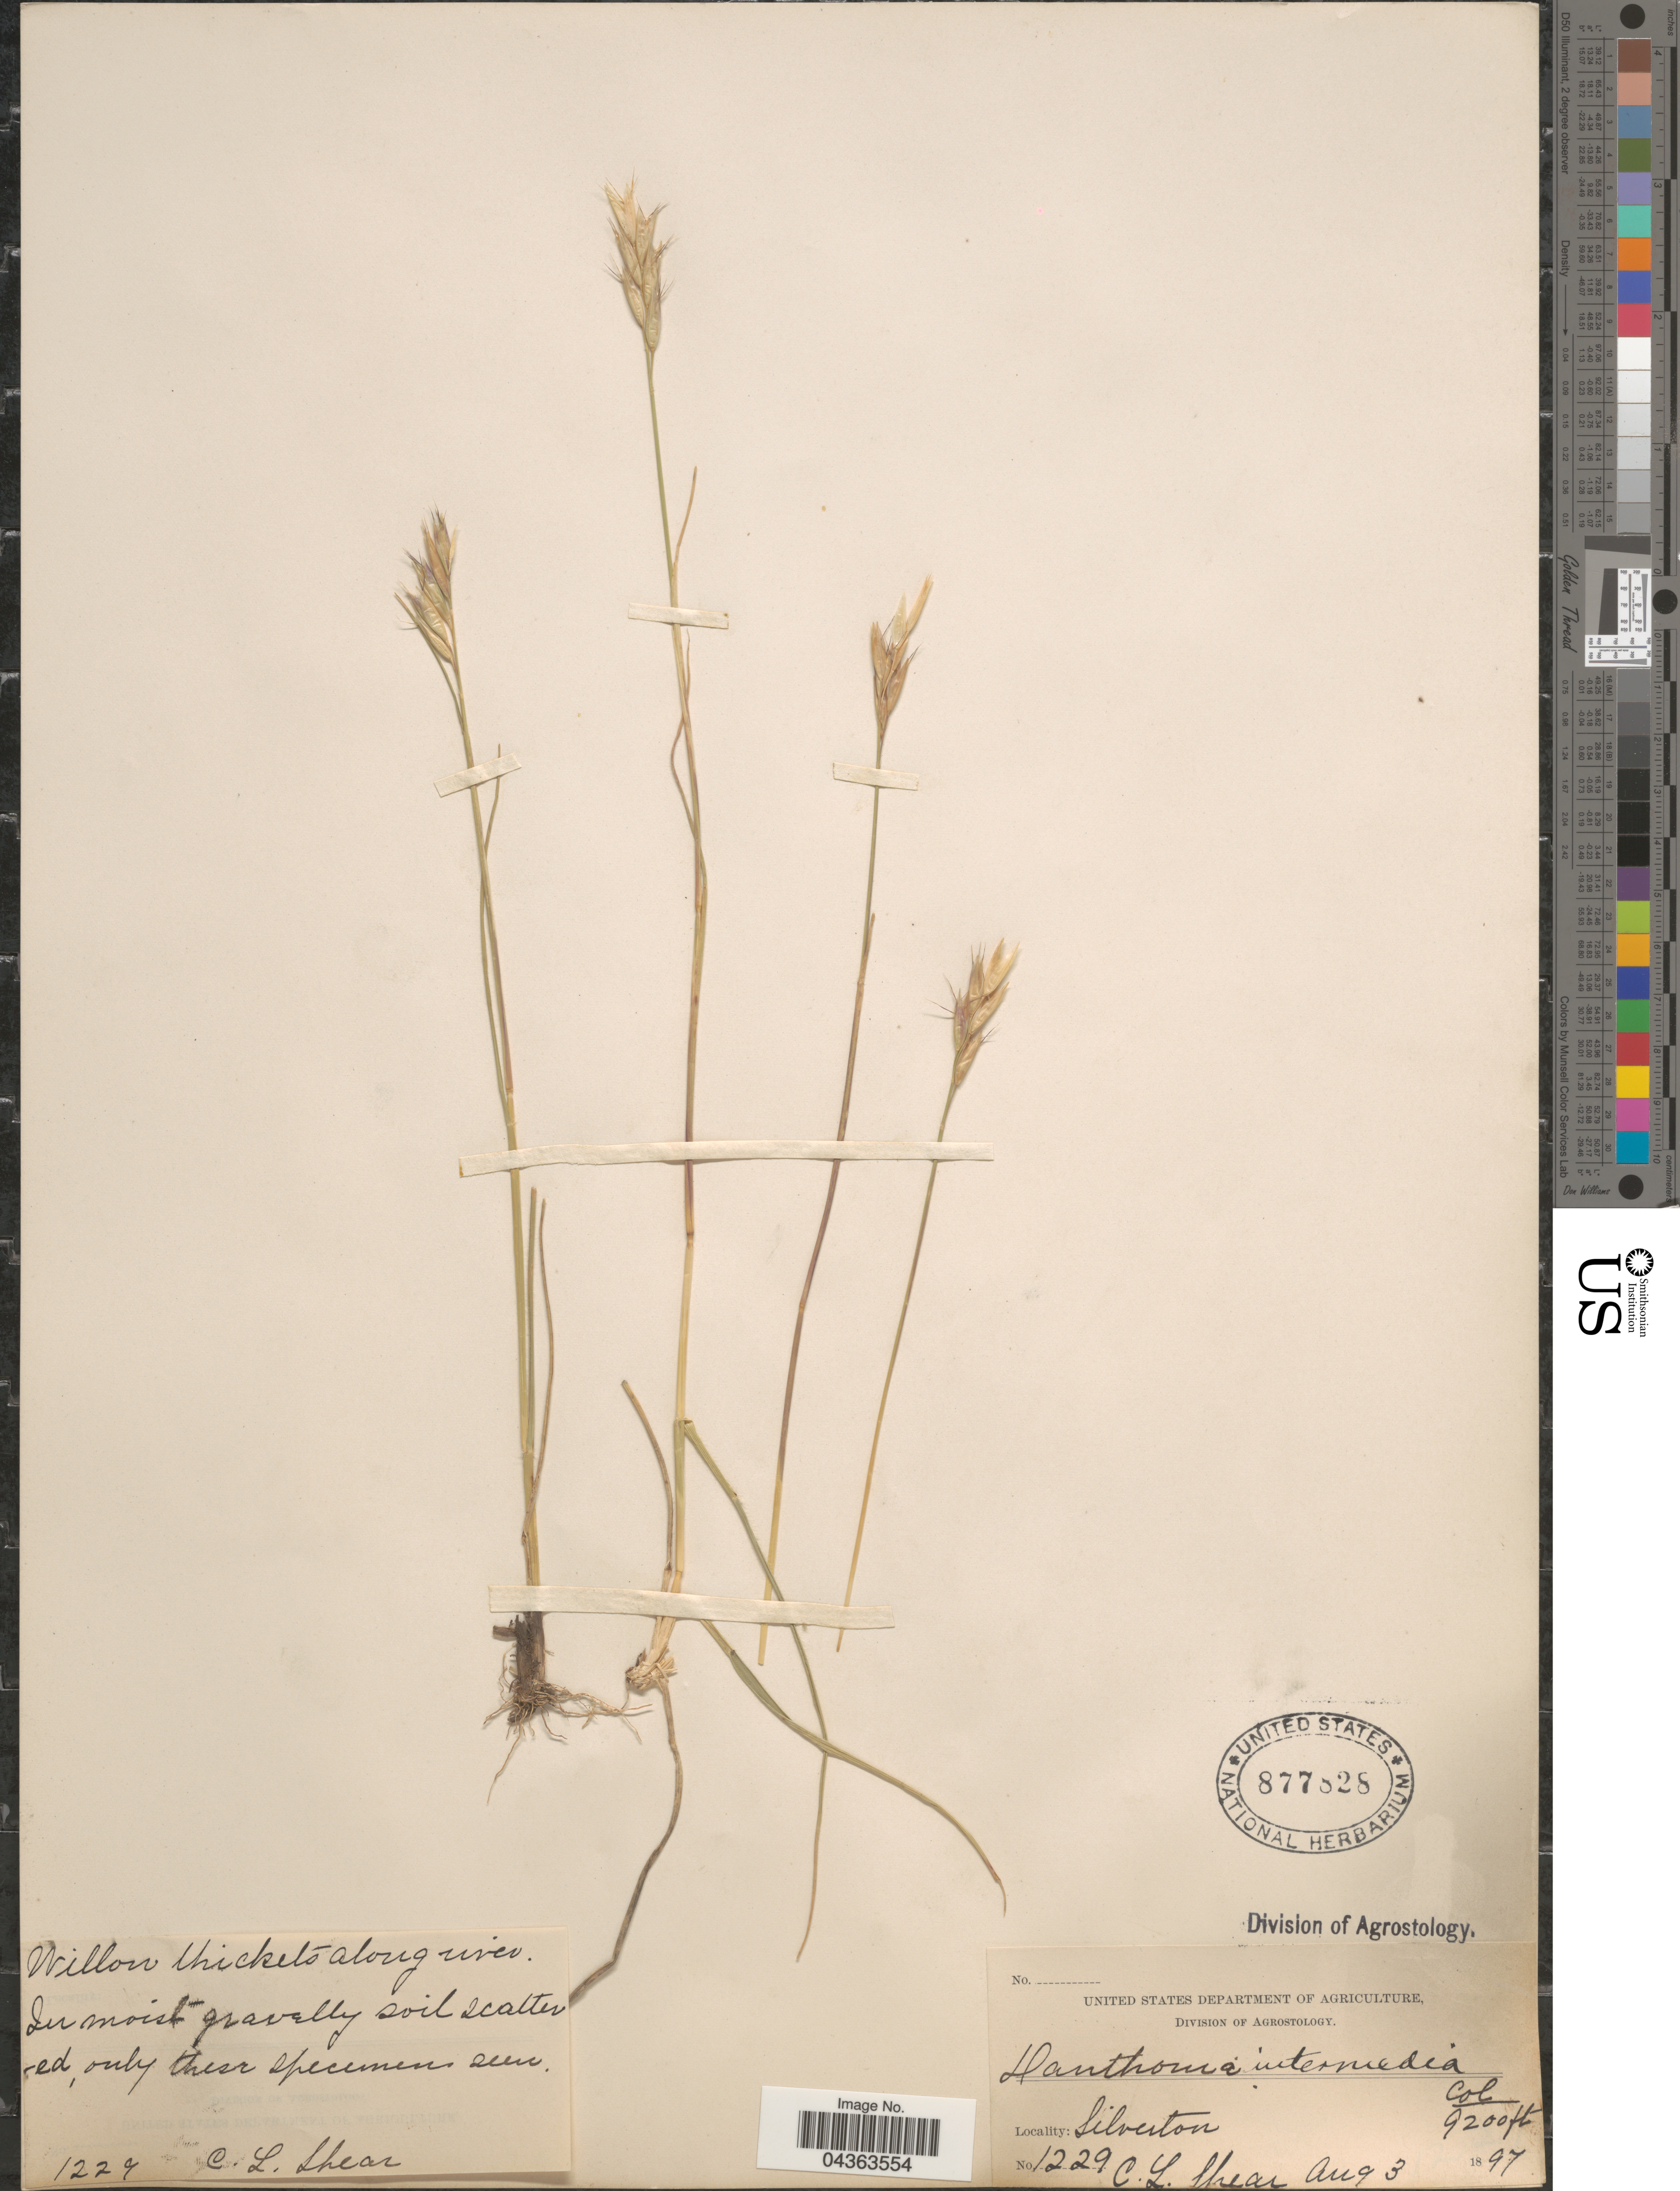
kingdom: Plantae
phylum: Tracheophyta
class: Liliopsida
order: Poales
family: Poaceae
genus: Danthonia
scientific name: Danthonia intermedia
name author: Vasey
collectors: C. L. Shear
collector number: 1229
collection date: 1897-08-03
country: United States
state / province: Colorado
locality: Silverton. Willow thickets along river.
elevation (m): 2804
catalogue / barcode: US 877828